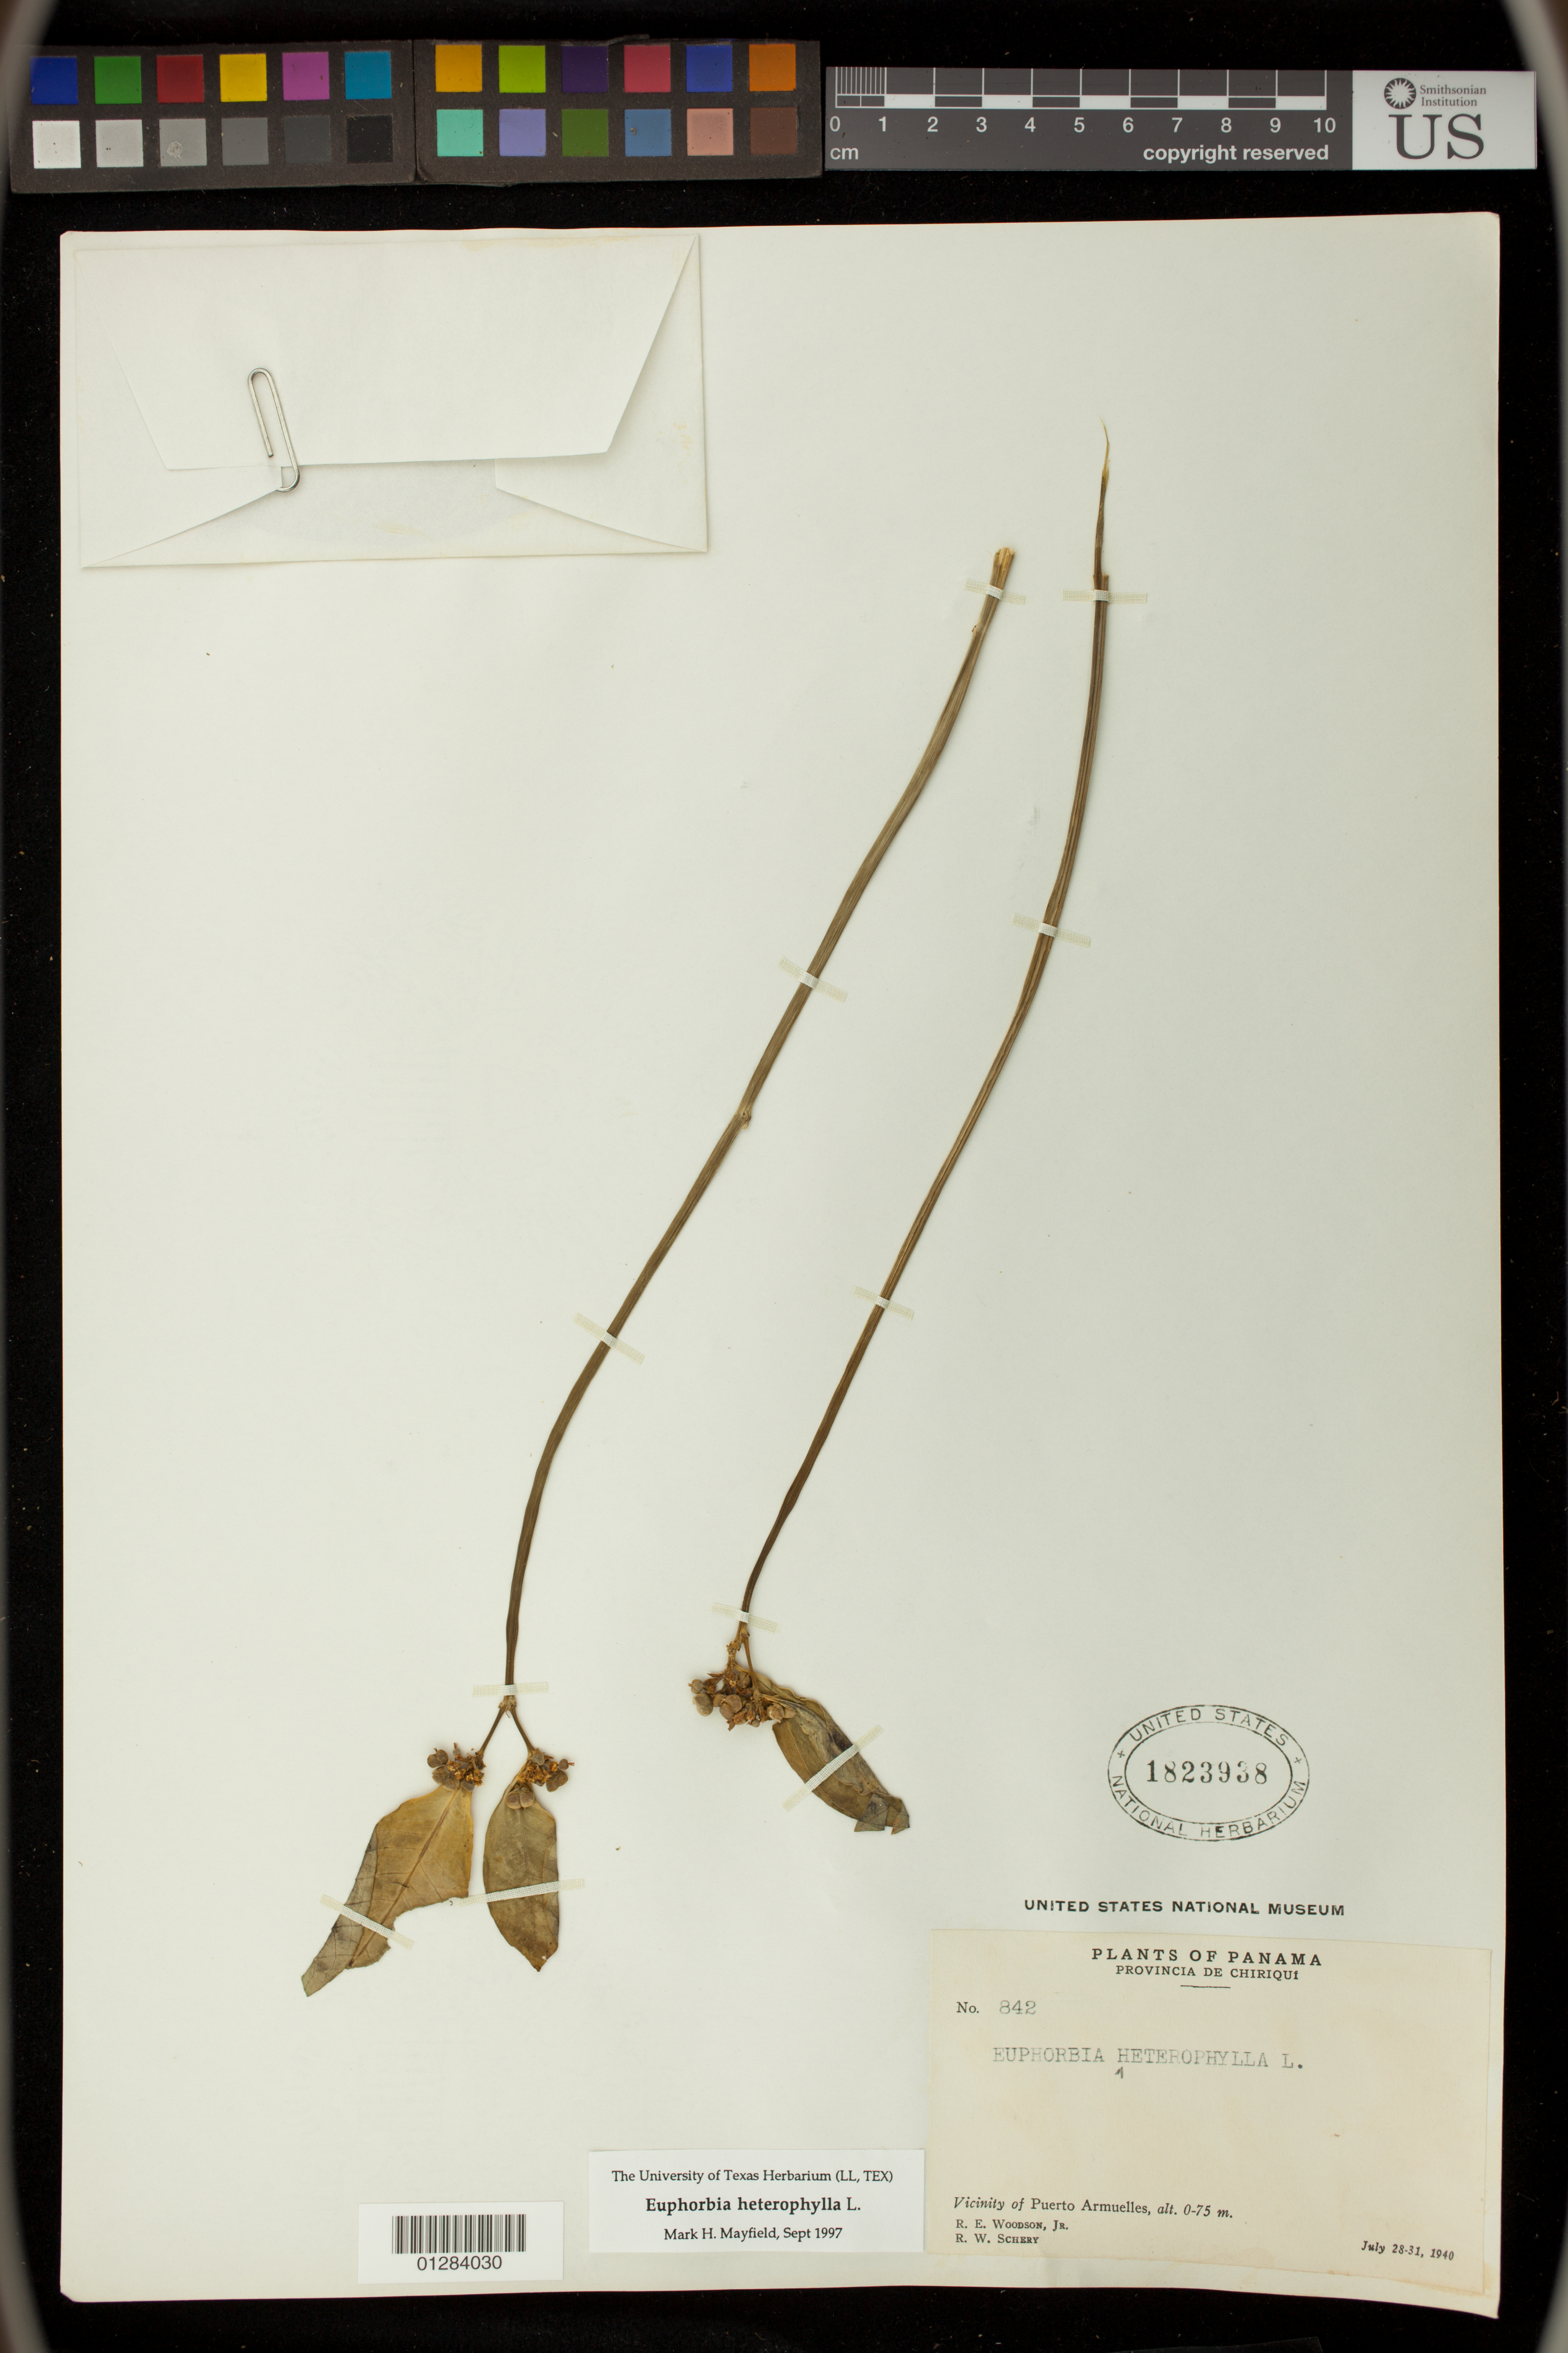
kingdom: Plantae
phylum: Tracheophyta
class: Magnoliopsida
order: Malpighiales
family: Euphorbiaceae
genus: Euphorbia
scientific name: Euphorbia heterophylla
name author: L.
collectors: R. E. Woodson & R. W. Schery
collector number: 842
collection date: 1940-07-28/1940-07-31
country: Panama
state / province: Chiriquí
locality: Vicinity of Puerto Armuelles.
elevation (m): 0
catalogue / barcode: US 1823938